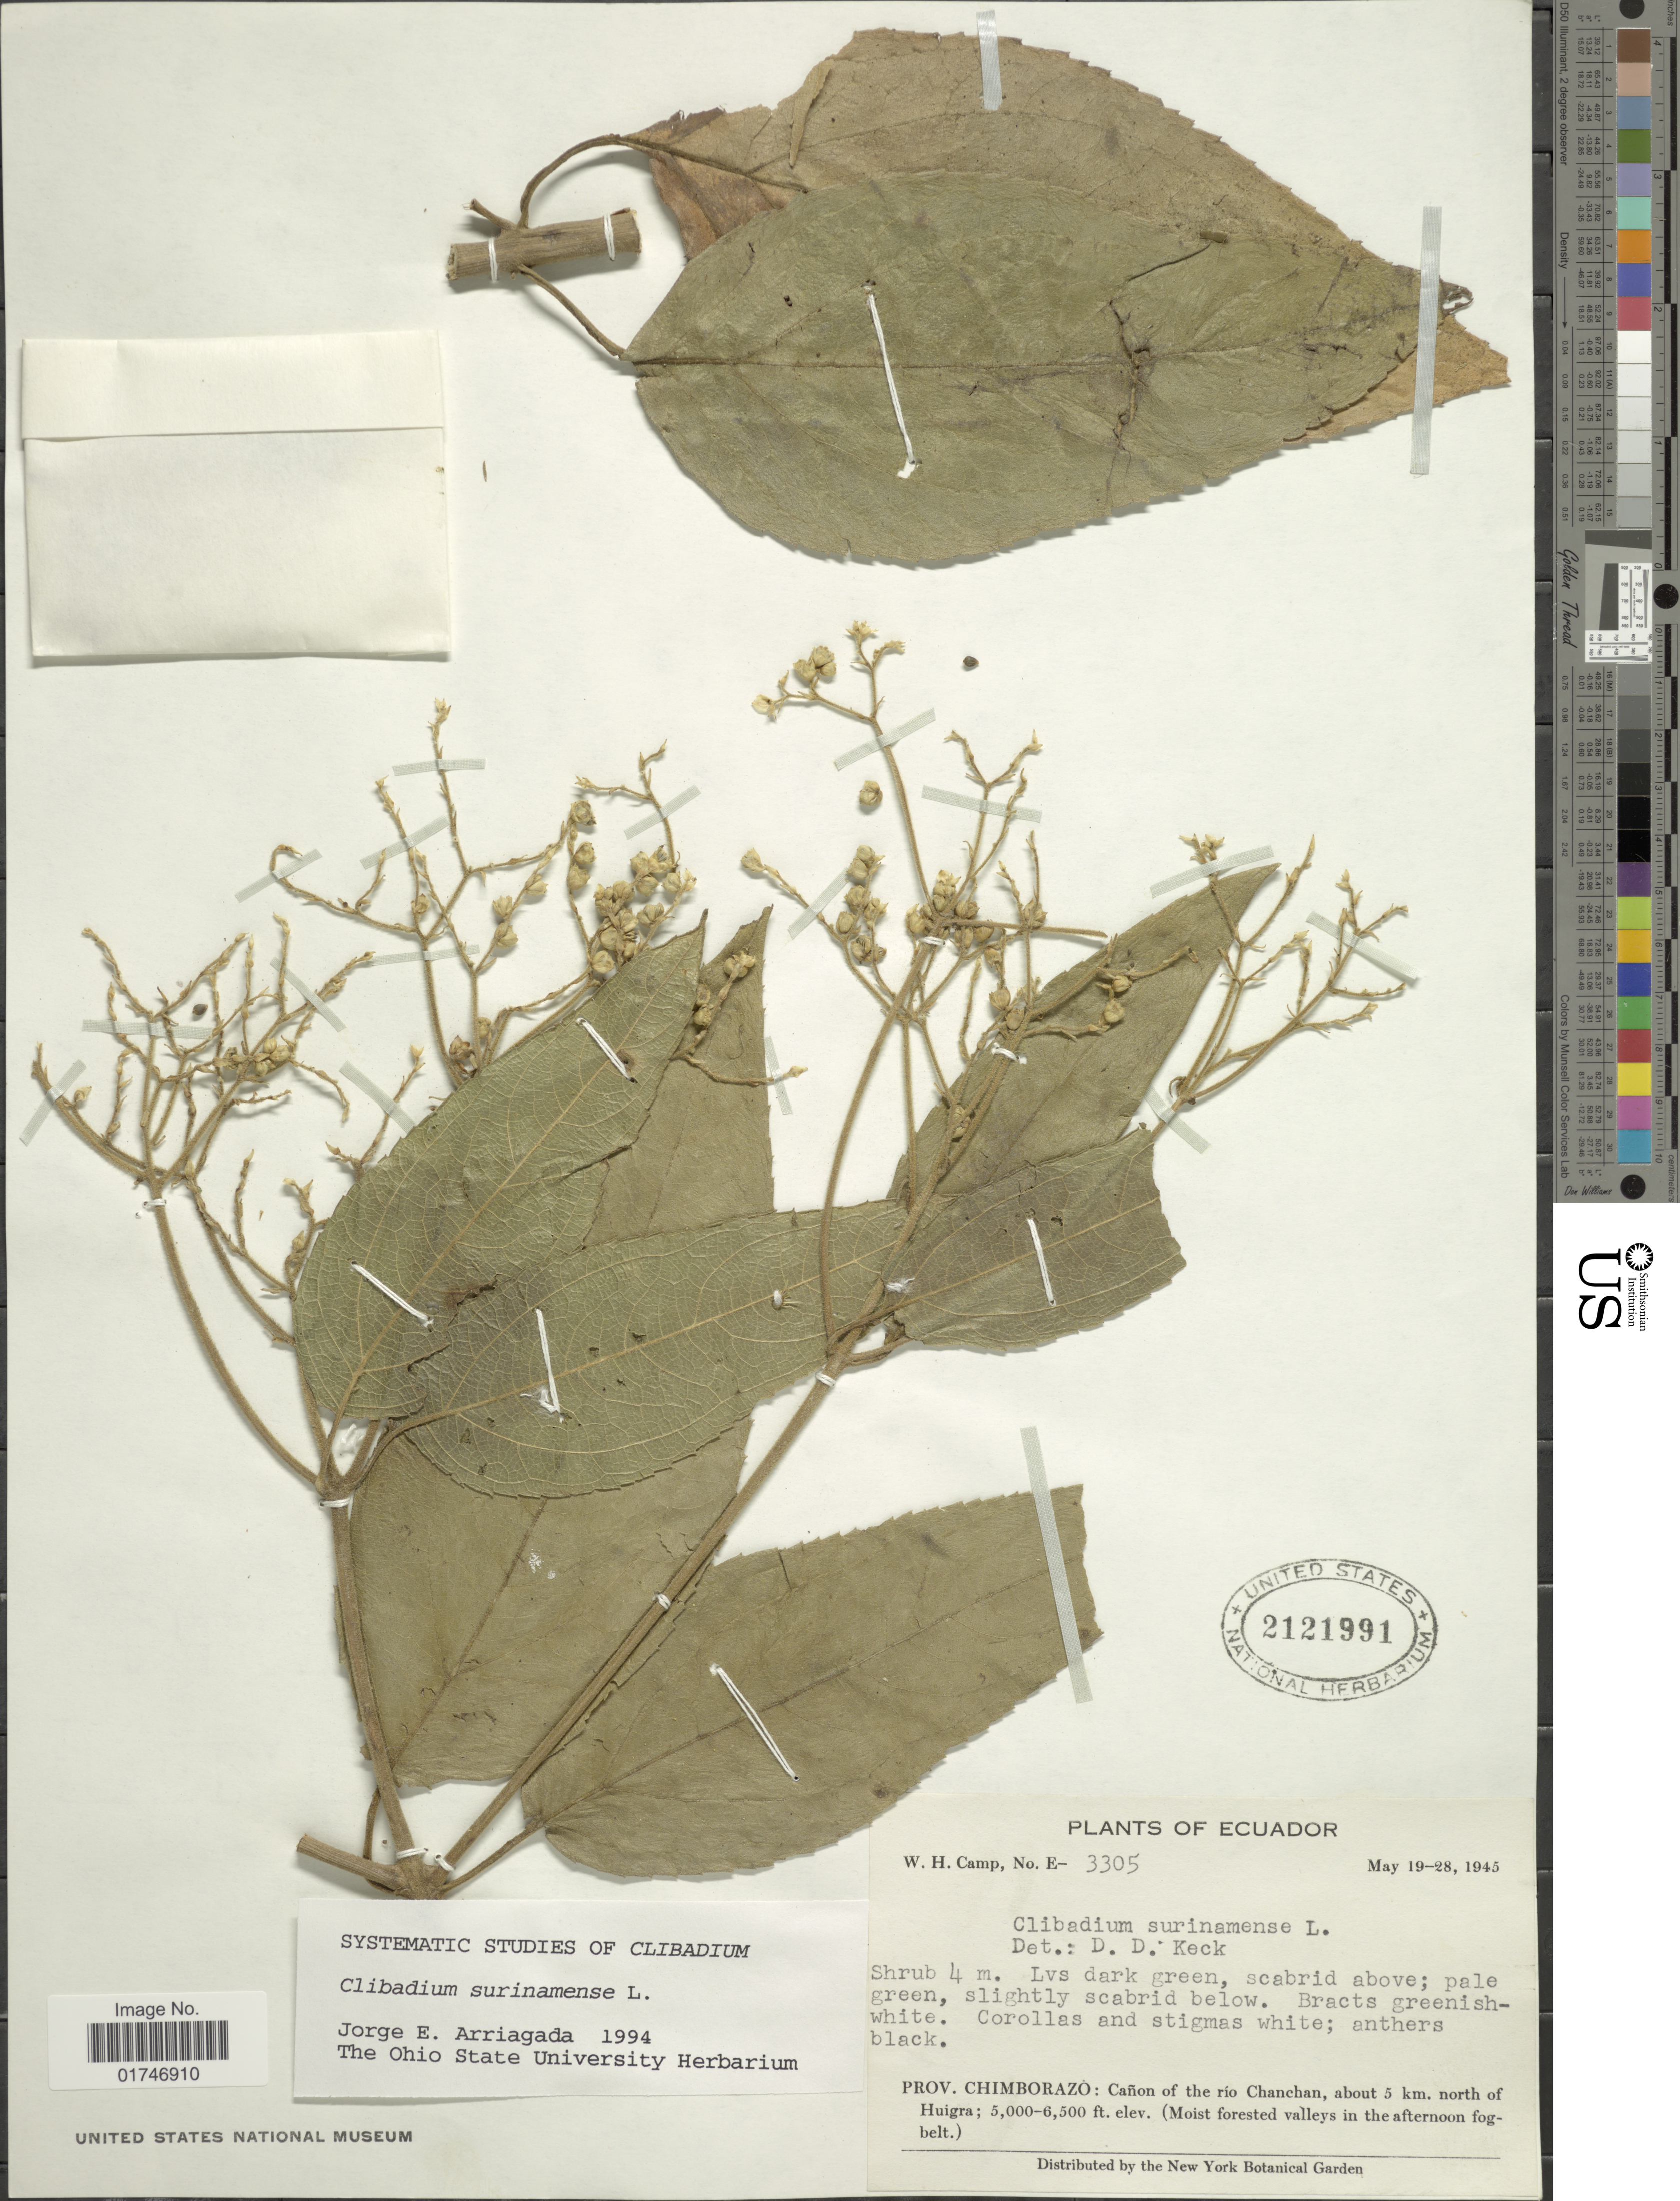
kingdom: Plantae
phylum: Tracheophyta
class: Magnoliopsida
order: Asterales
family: Asteraceae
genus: Clibadium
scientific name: Clibadium surinamense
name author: L.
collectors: W. H. Camp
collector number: E-3305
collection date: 1945-05-19/1945-05-28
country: Ecuador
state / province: Chimborazo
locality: Prov. Chimborazo: Cañon of the rio Chanchan, about 5 km. north of Huigra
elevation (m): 152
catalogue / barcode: US 2121991